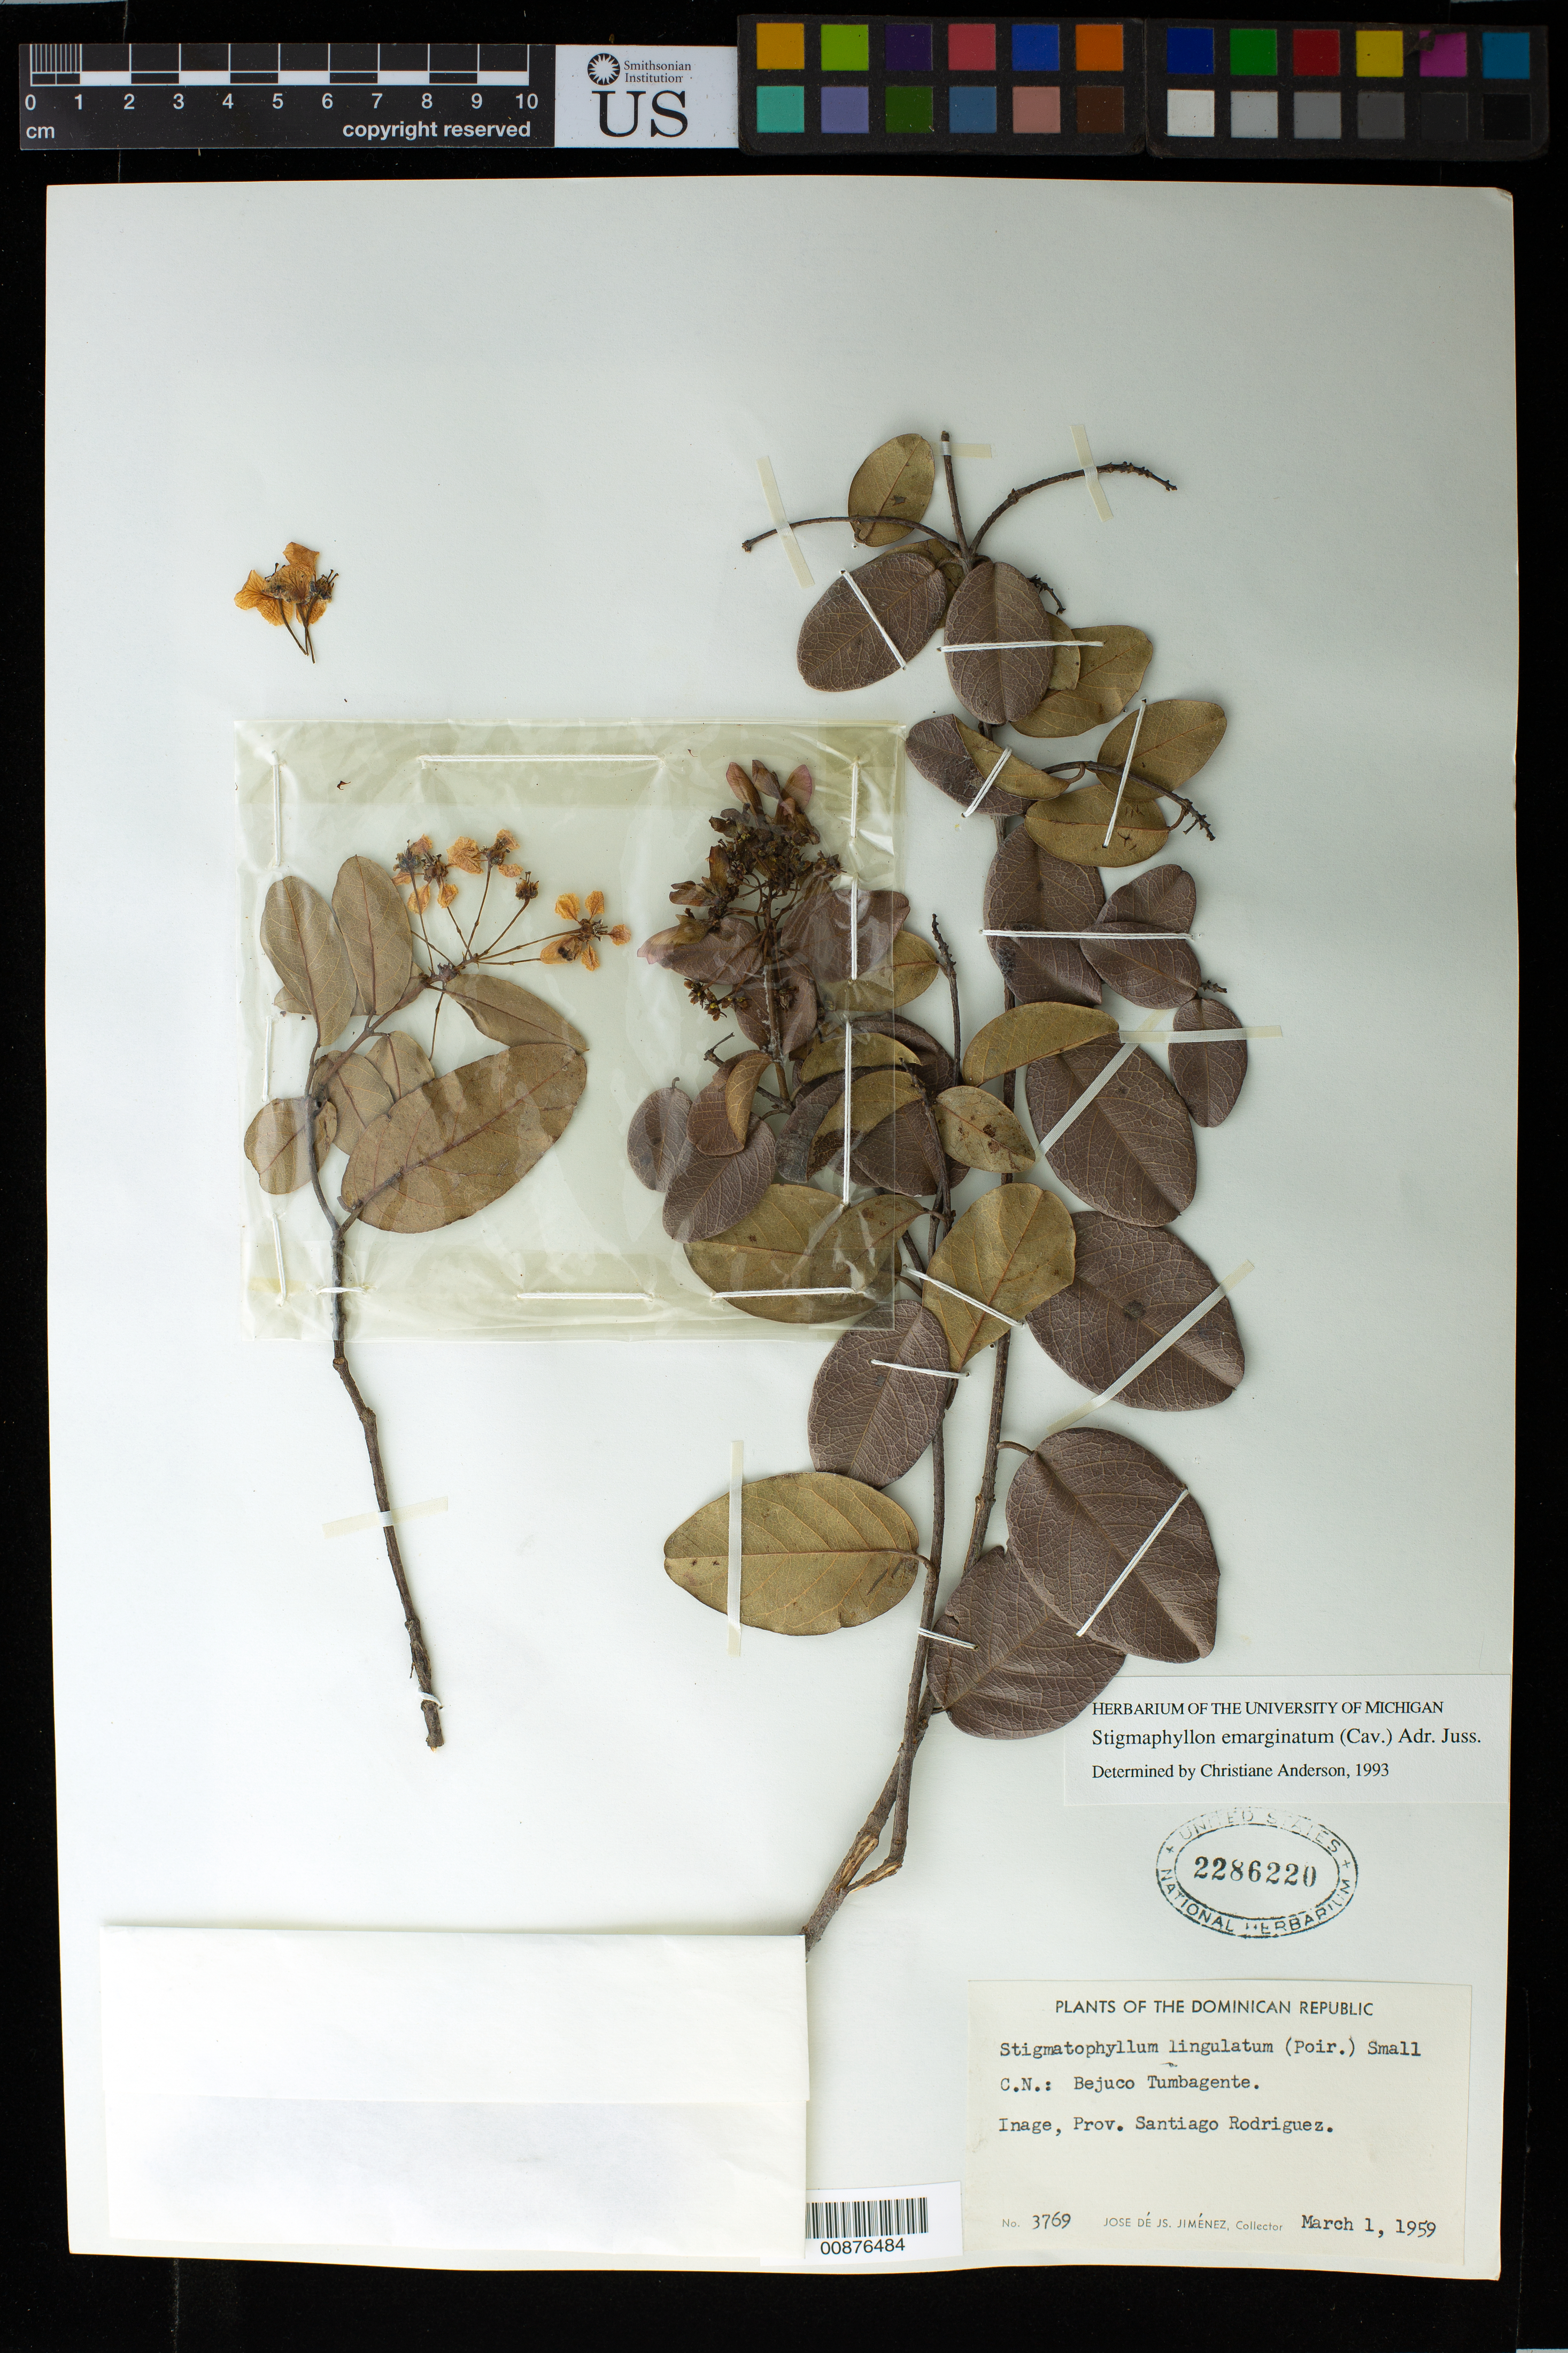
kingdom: Plantae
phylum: Tracheophyta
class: Magnoliopsida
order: Malpighiales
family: Malpighiaceae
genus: Stigmaphyllon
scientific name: Stigmaphyllon emarginatum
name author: (Cav.) A. Juss.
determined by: Anderson, C. E., (MICH)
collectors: J. J. Jiménez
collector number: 3769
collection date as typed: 01 Mar 1959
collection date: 1959-03-01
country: Dominican Republic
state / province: Santiago Rodríguez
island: Hispaniola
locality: Inage.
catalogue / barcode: US 2286220